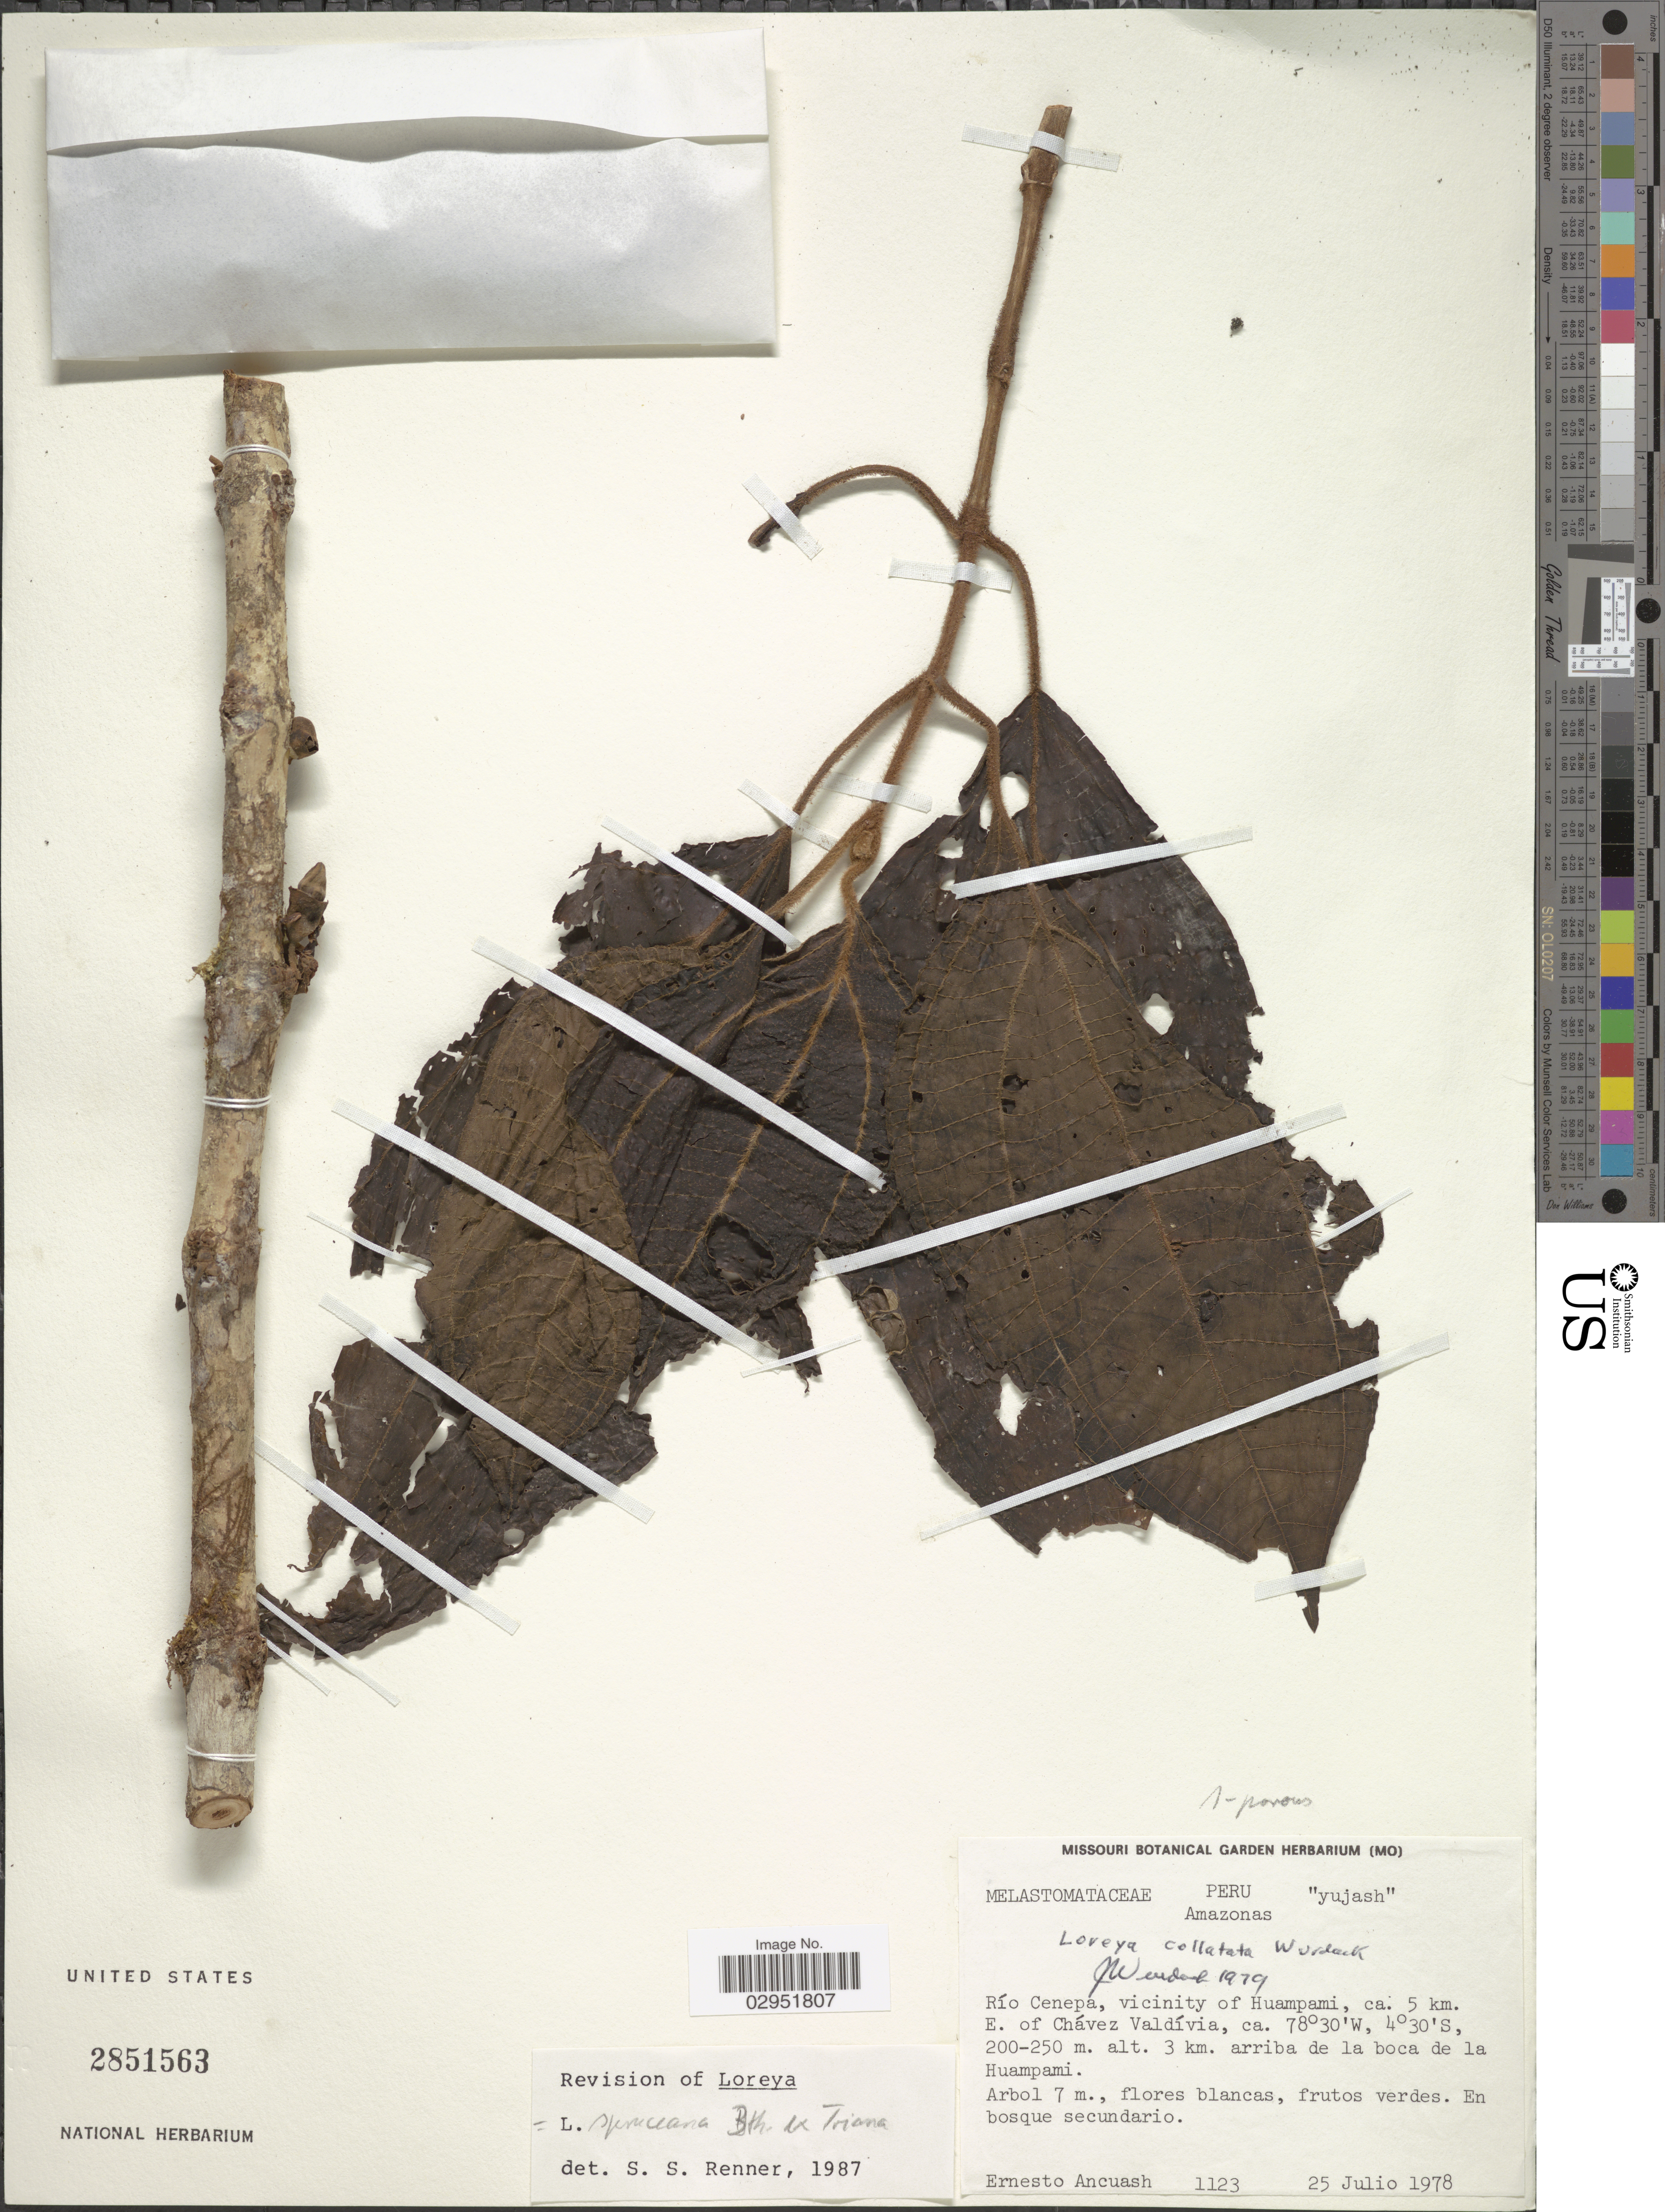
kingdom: Plantae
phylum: Tracheophyta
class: Magnoliopsida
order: Myrtales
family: Melastomataceae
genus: Bellucia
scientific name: Bellucia spruceana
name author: (Triana) J.F. Macbr.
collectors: E. Ancuash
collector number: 1123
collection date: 1978-07-25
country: Peru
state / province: Amazonas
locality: Río Cenepa, vicinity of Huampami, ca. 5 km. E. of Chávez Valdívia, 3 km. arriba de la boca de la Huampami.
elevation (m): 200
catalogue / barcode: US 2851563